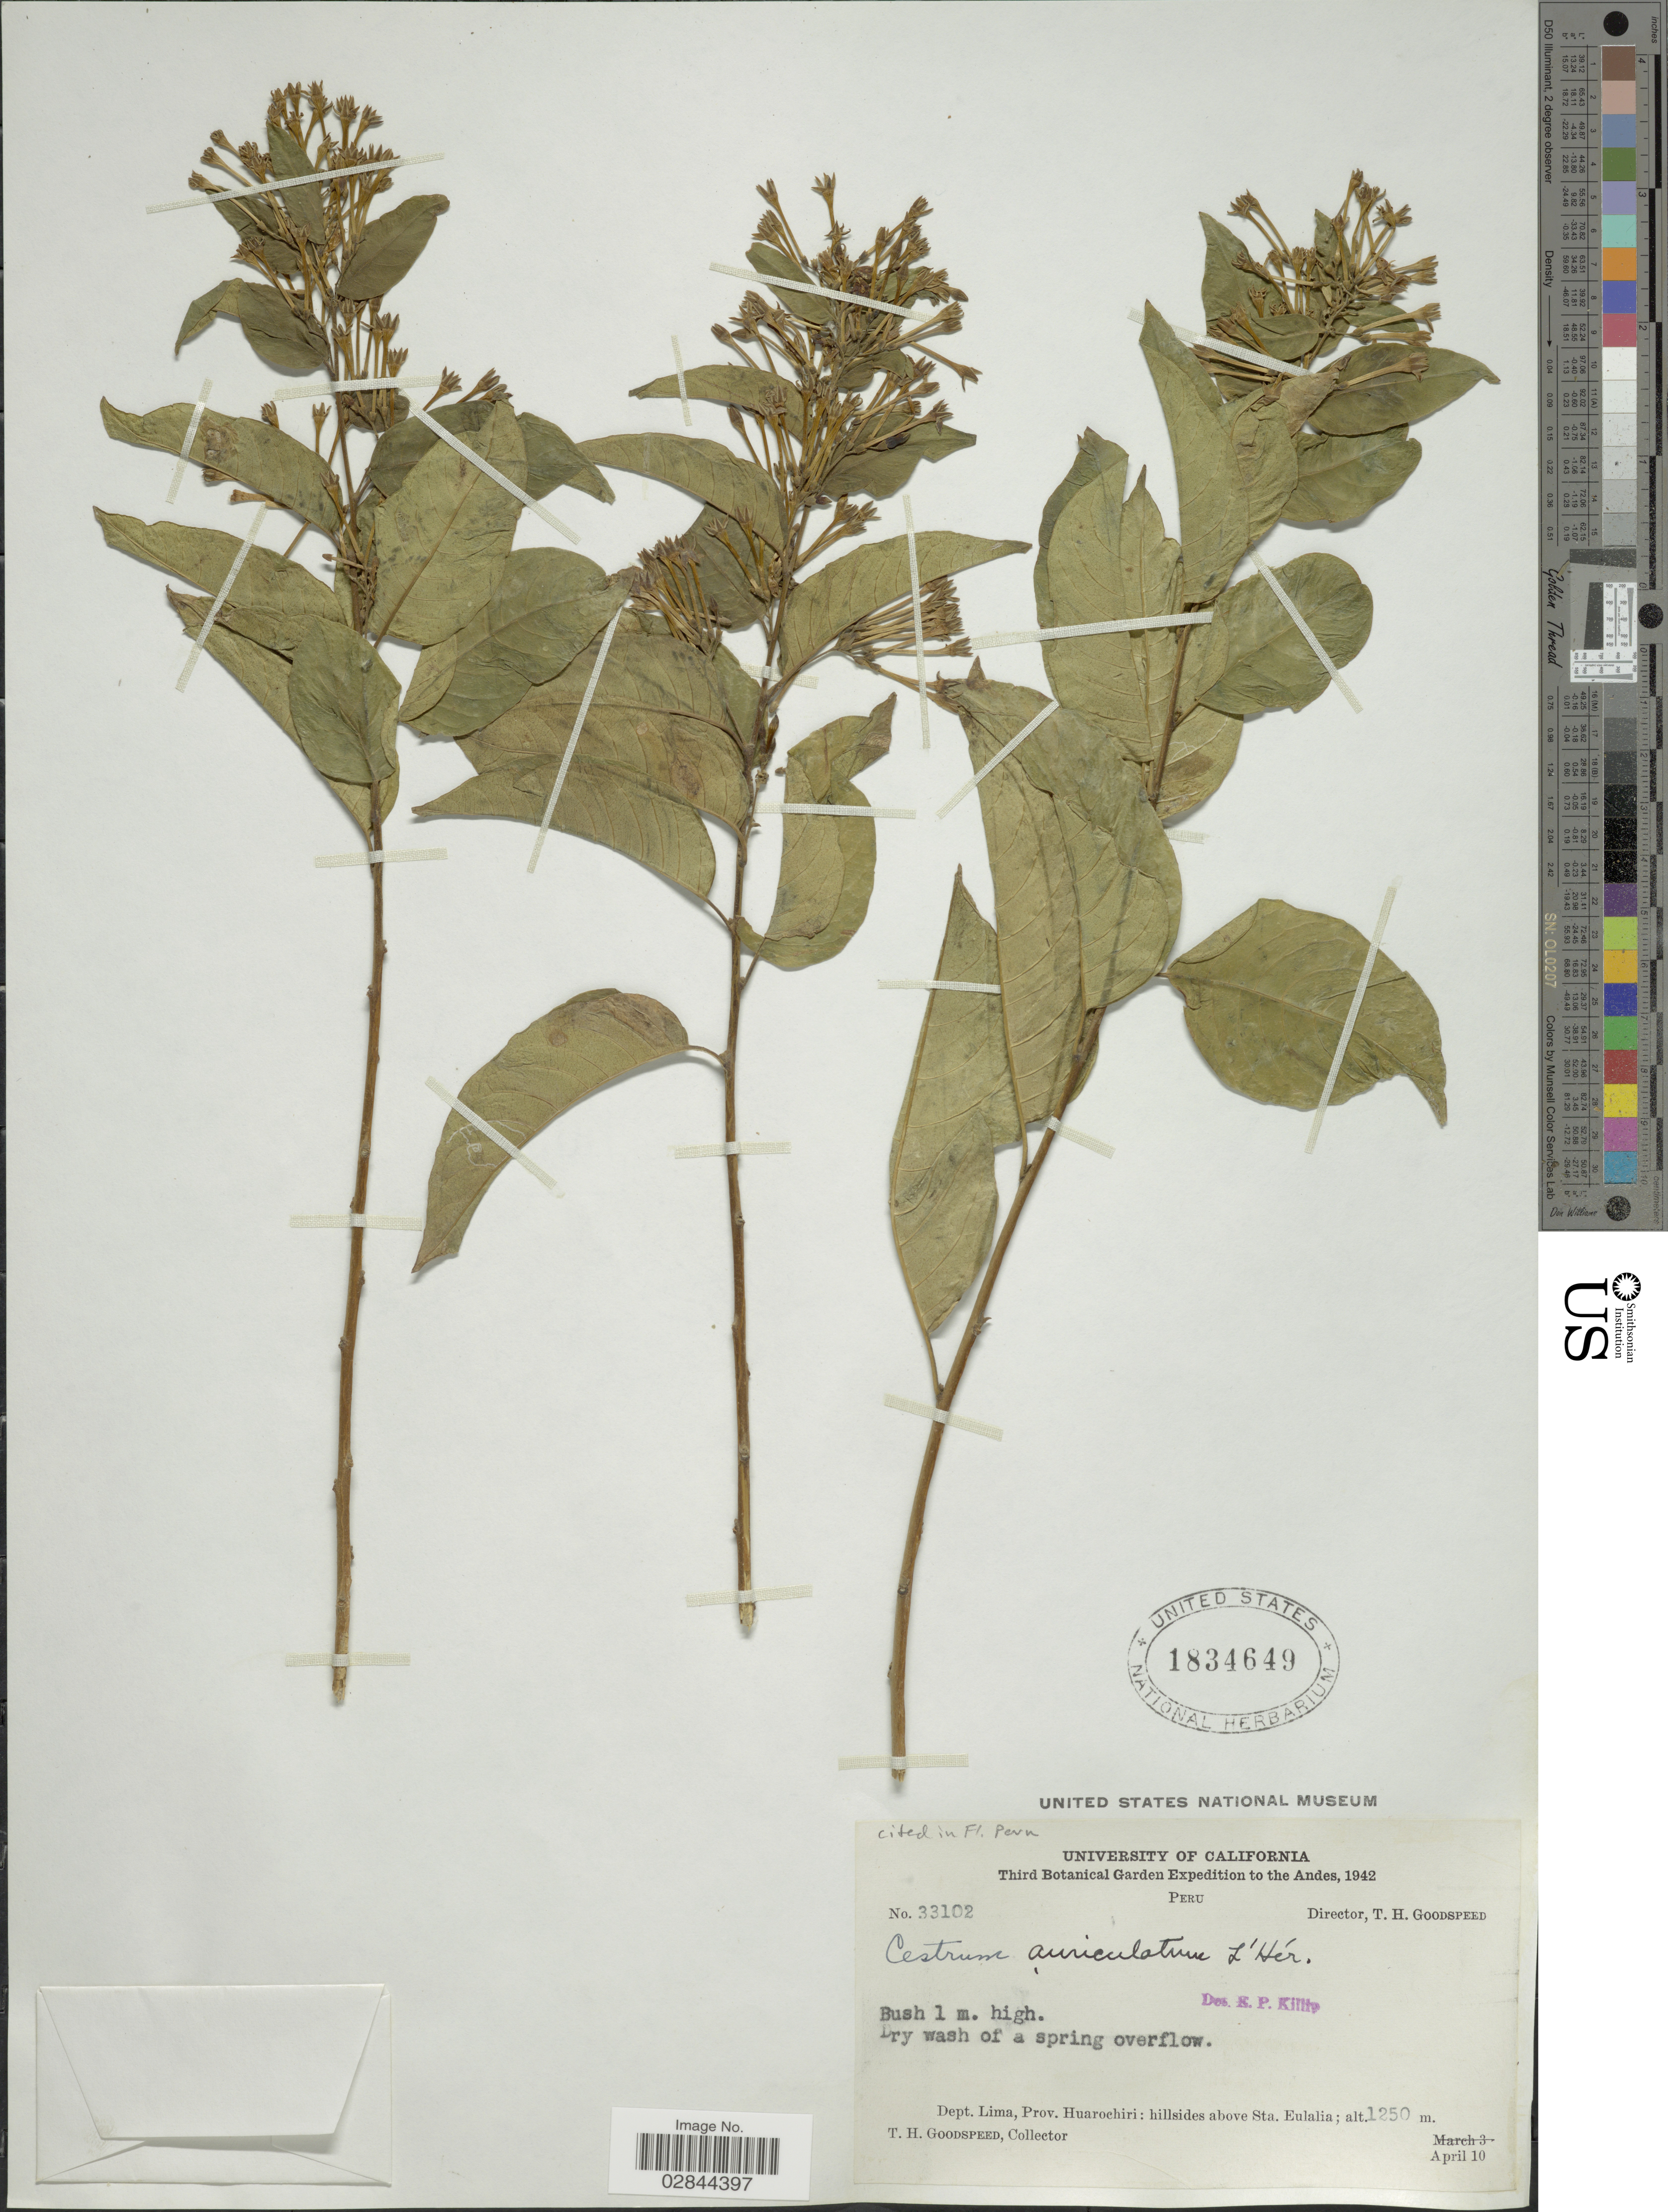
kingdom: Plantae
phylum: Tracheophyta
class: Magnoliopsida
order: Solanales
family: Solanaceae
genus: Cestrum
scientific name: Cestrum auriculatum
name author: L'Hér.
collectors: T. Goodspeed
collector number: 33102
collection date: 1942-04-10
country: Peru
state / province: Lima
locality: Andes, Dept. Lima, Prov. Huarochiri, hillsides above Sta. Eulalia.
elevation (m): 1250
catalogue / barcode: US 1834649